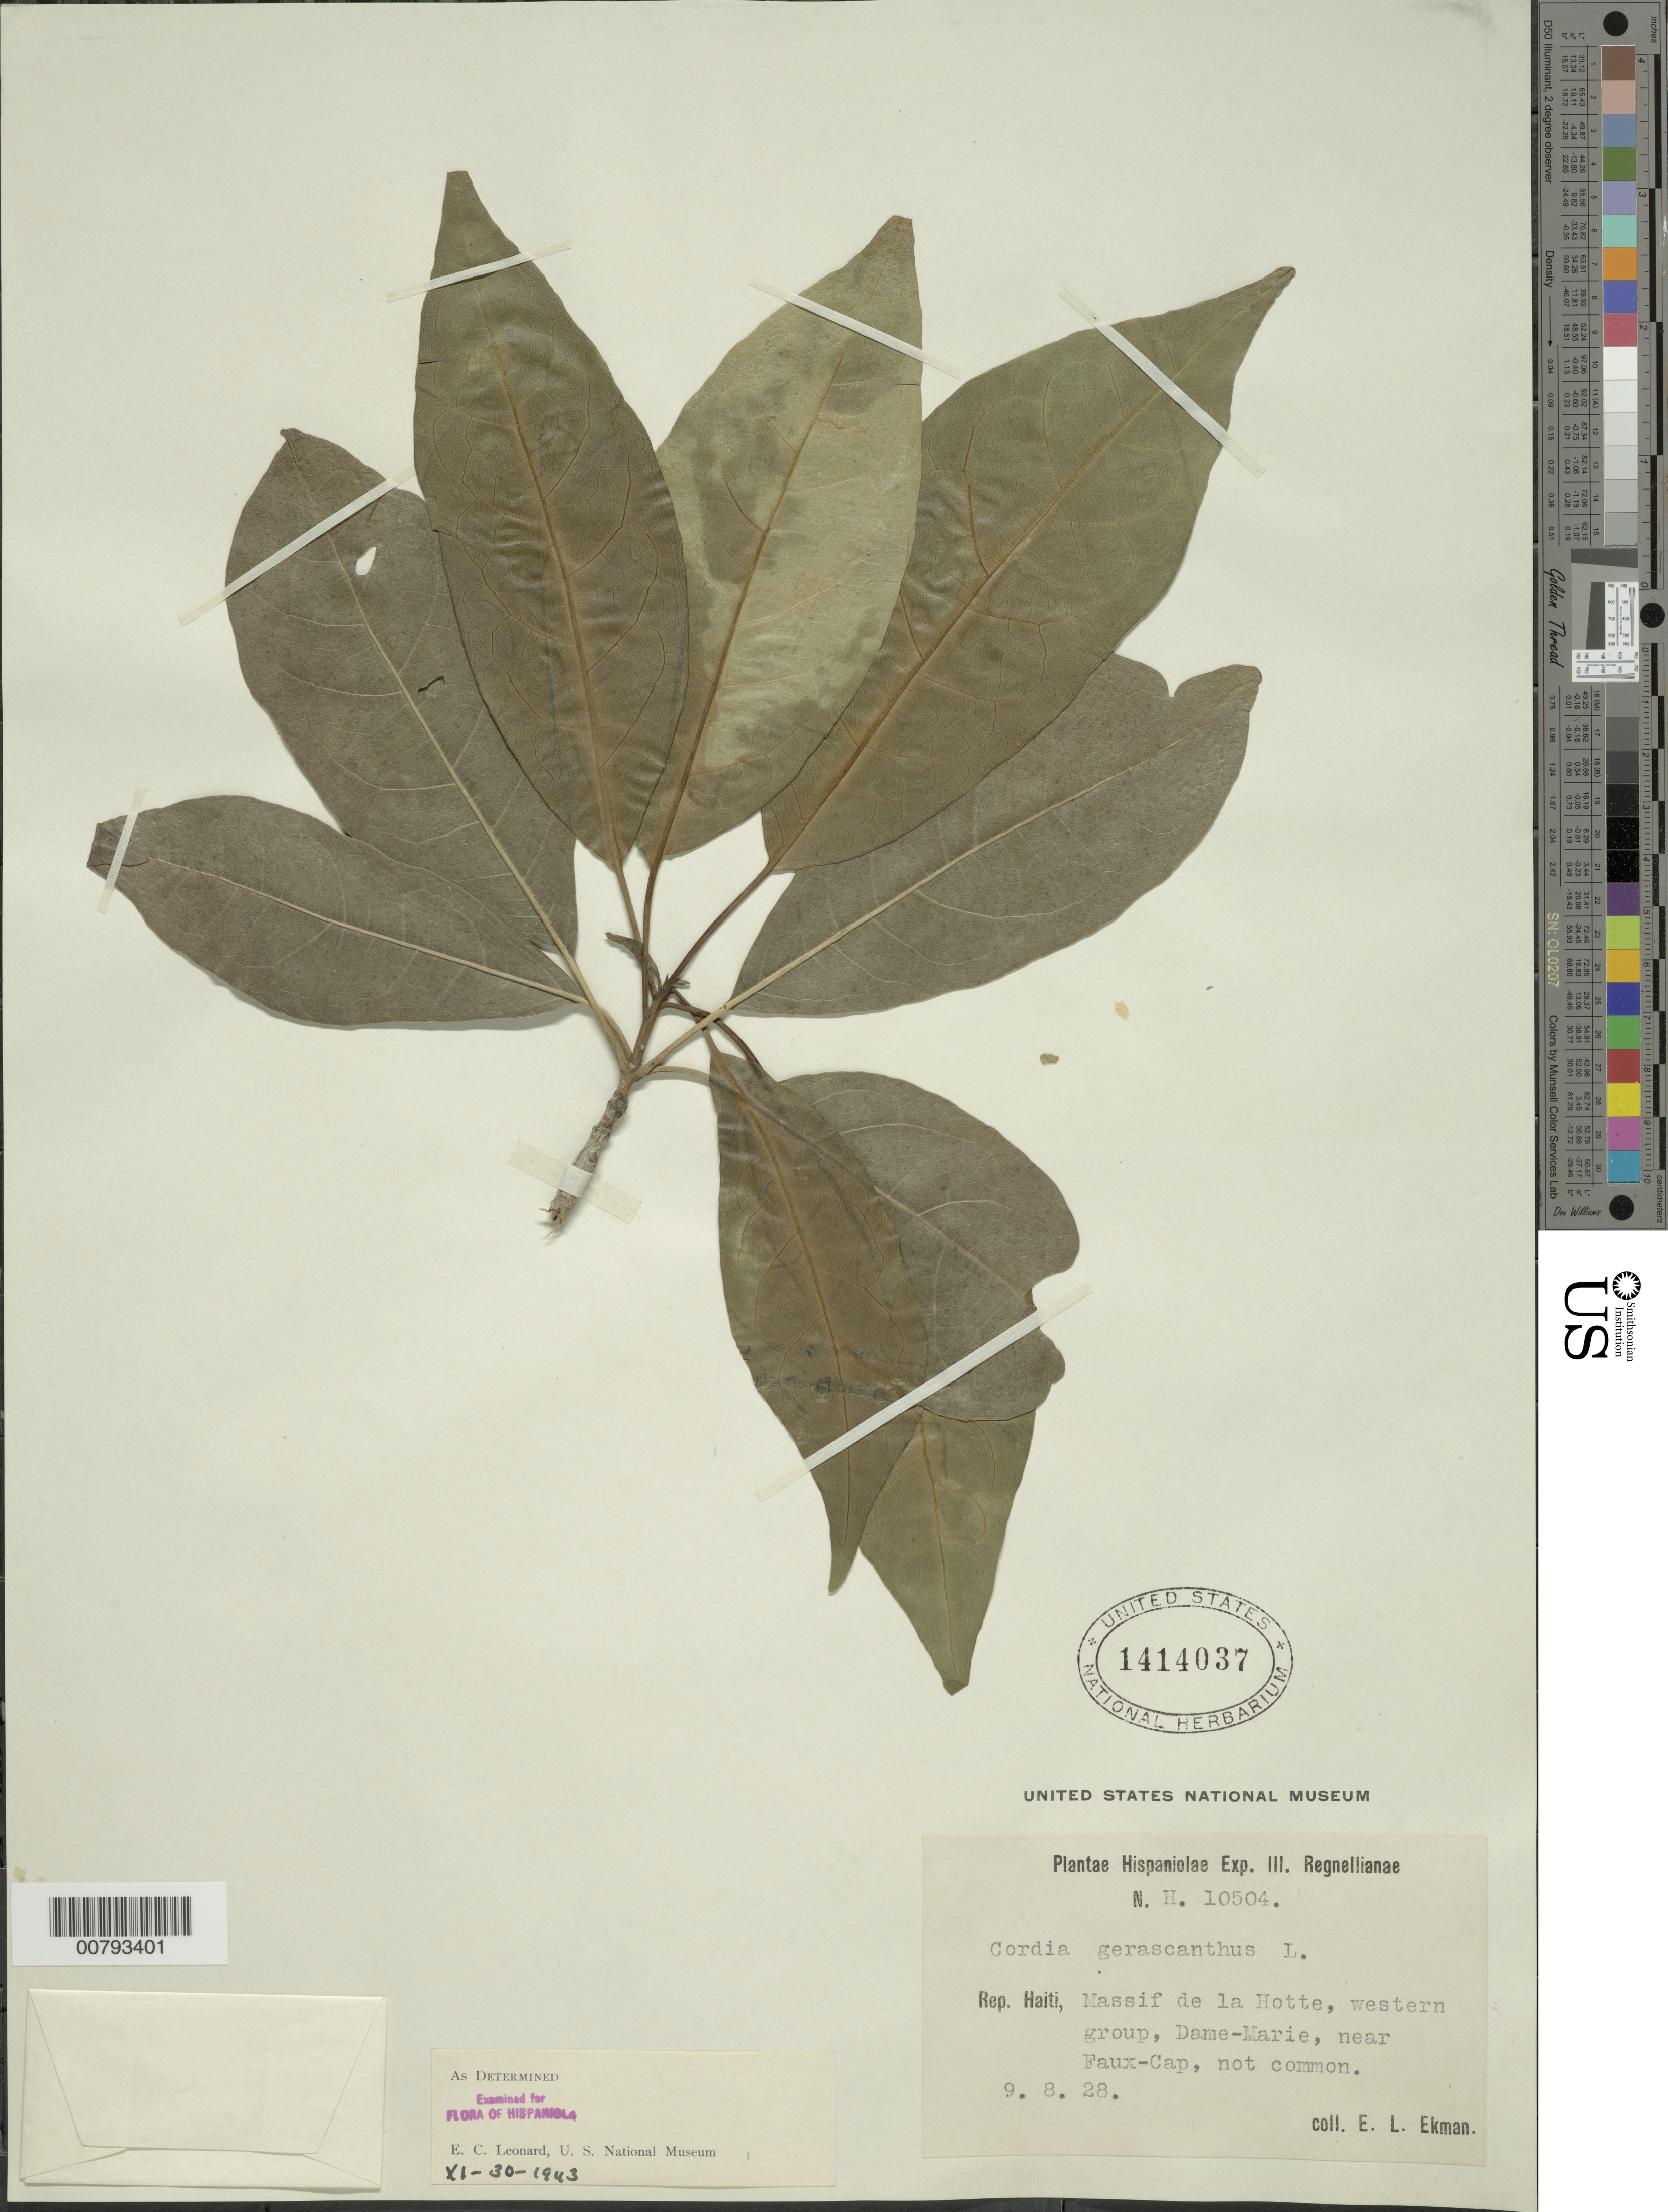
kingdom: Plantae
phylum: Tracheophyta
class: Magnoliopsida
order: Boraginales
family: Cordiaceae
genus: Cordia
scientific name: Cordia gerascanthus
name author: L.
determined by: Leonard, Emery C., (US)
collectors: E. L. Ekman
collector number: H 10504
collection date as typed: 09 Aug 1928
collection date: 1928-08-09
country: Haiti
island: Hispaniola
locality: Massif de la Hotte, western group, Dame-Marie, near Faux-Cap.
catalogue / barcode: US 1414037